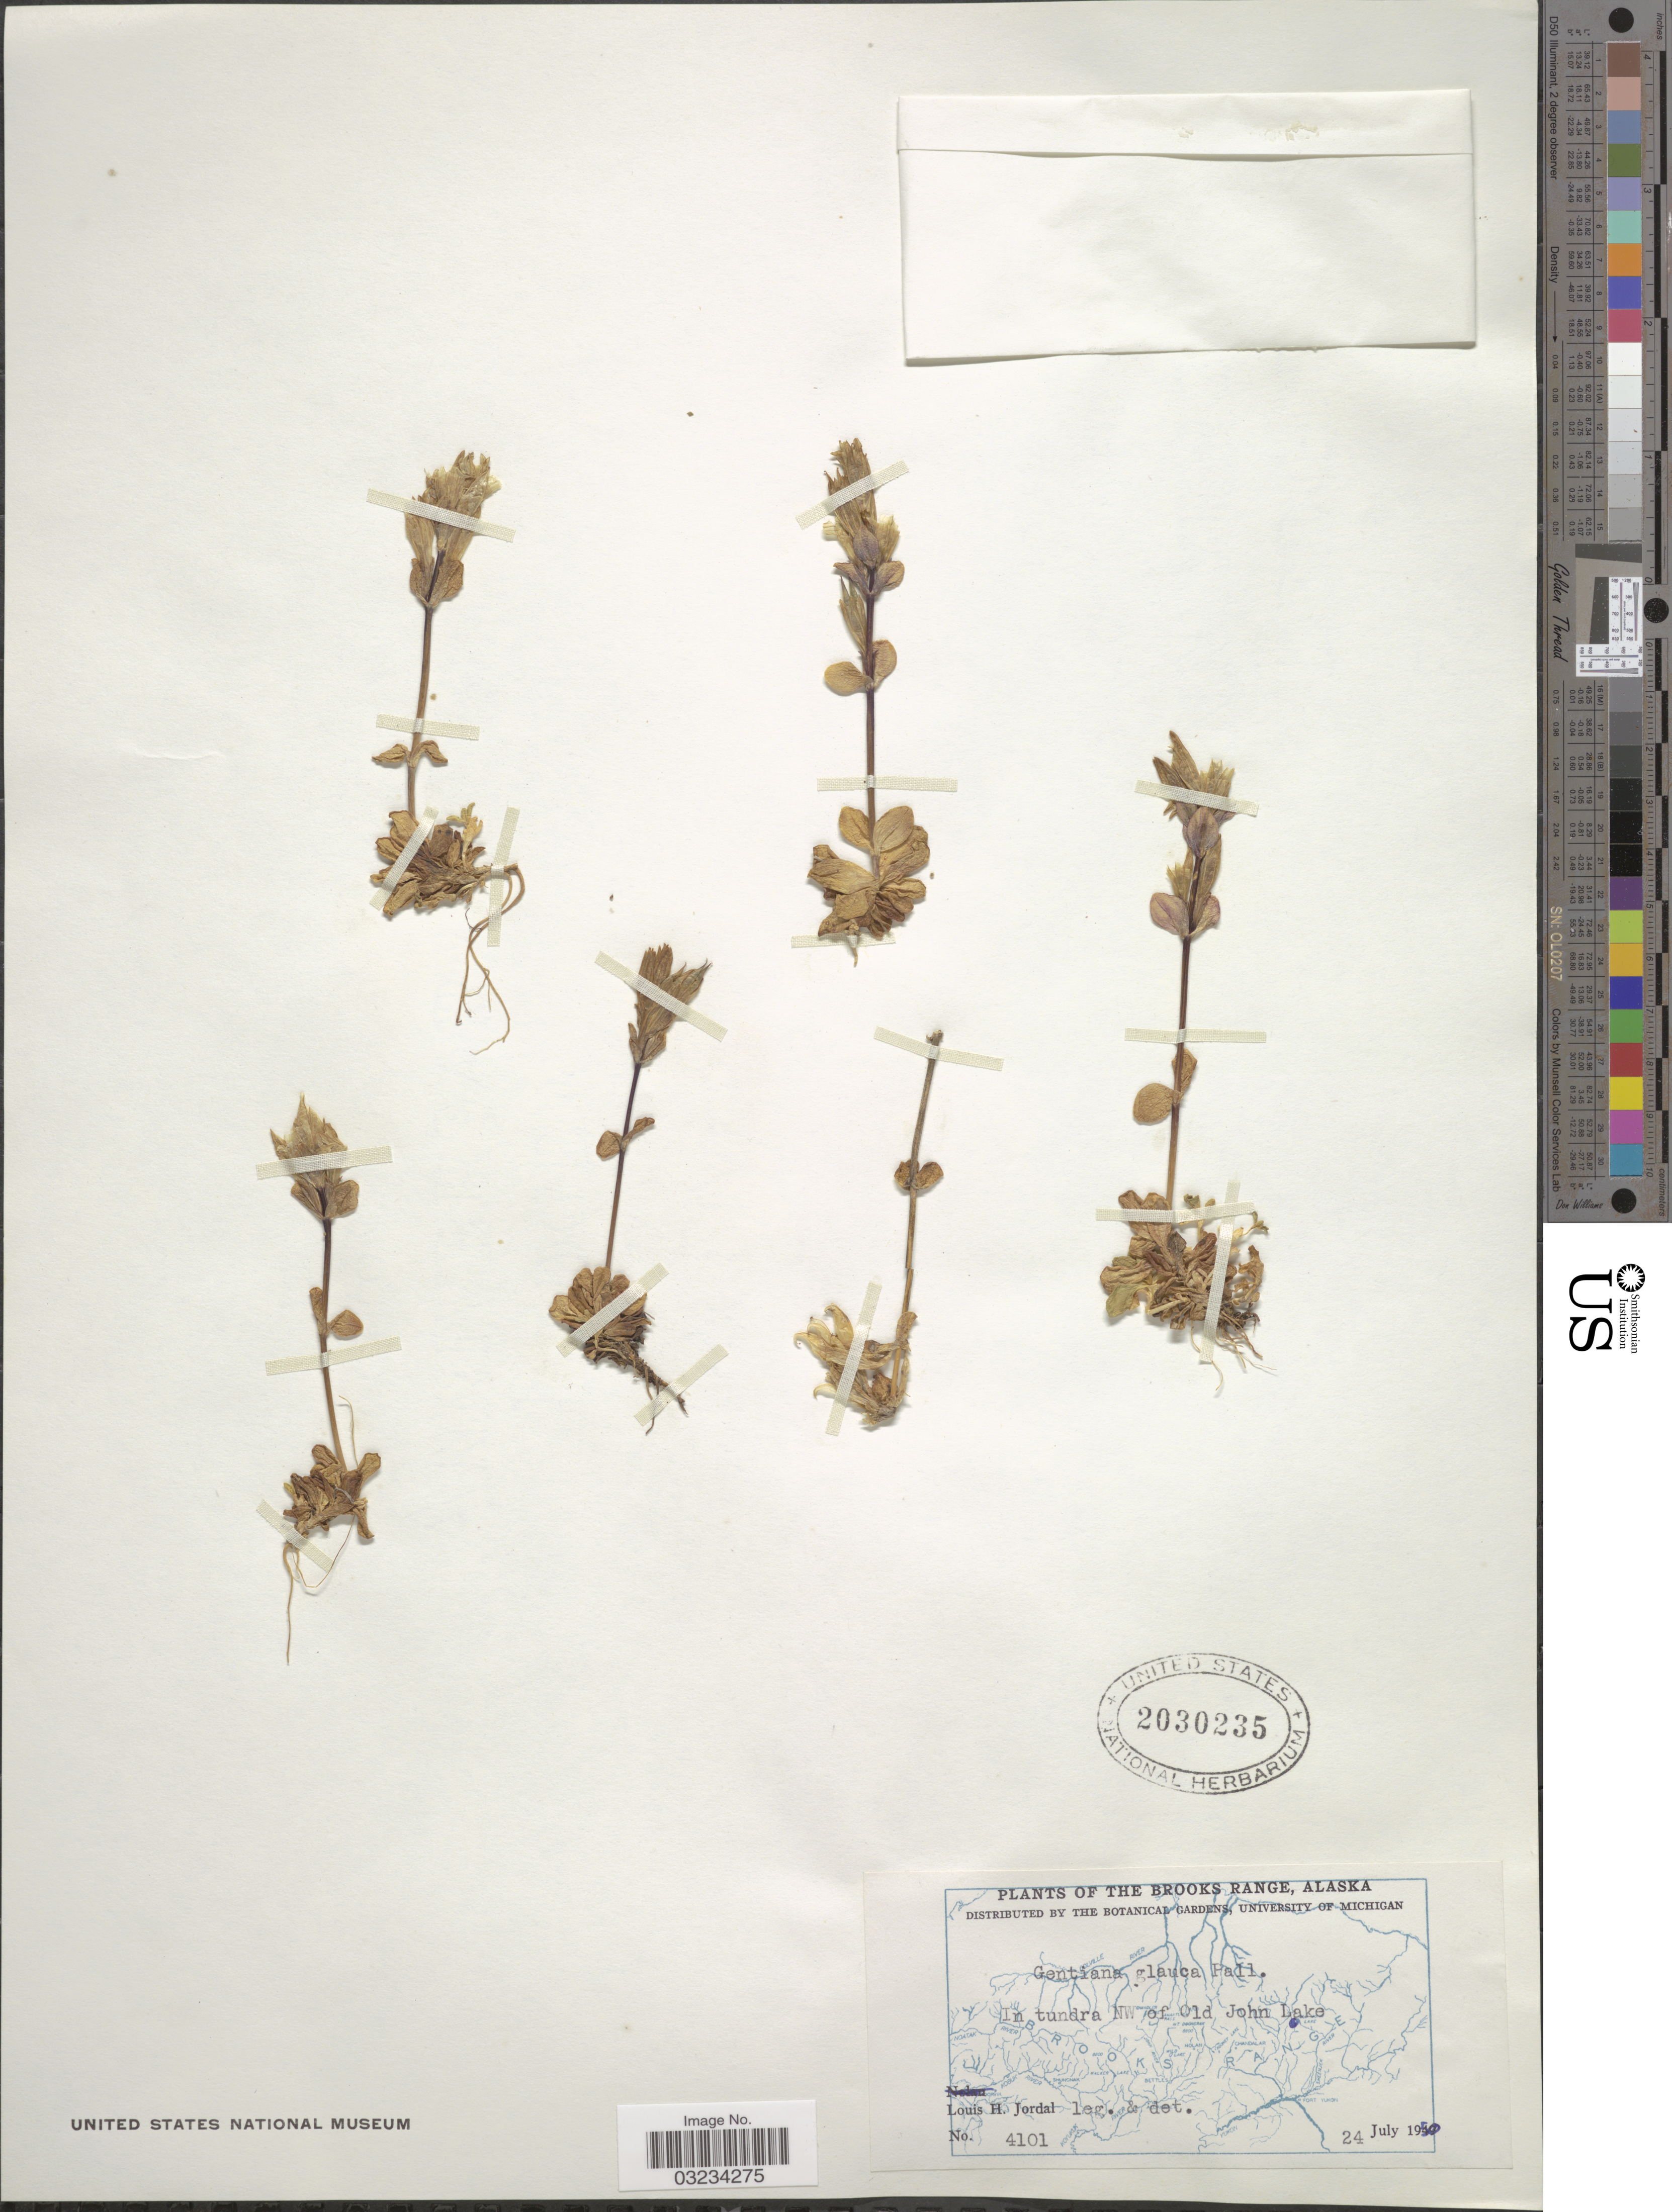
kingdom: Plantae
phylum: Tracheophyta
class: Magnoliopsida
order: Gentianales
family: Gentianaceae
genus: Gentiana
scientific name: Gentiana glauca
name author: Pall.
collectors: L. Jordal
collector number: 4101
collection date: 1950-07-24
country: United States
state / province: Alaska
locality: Brooks Range. In tundra NW of Old John Lake.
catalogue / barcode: US 2030235